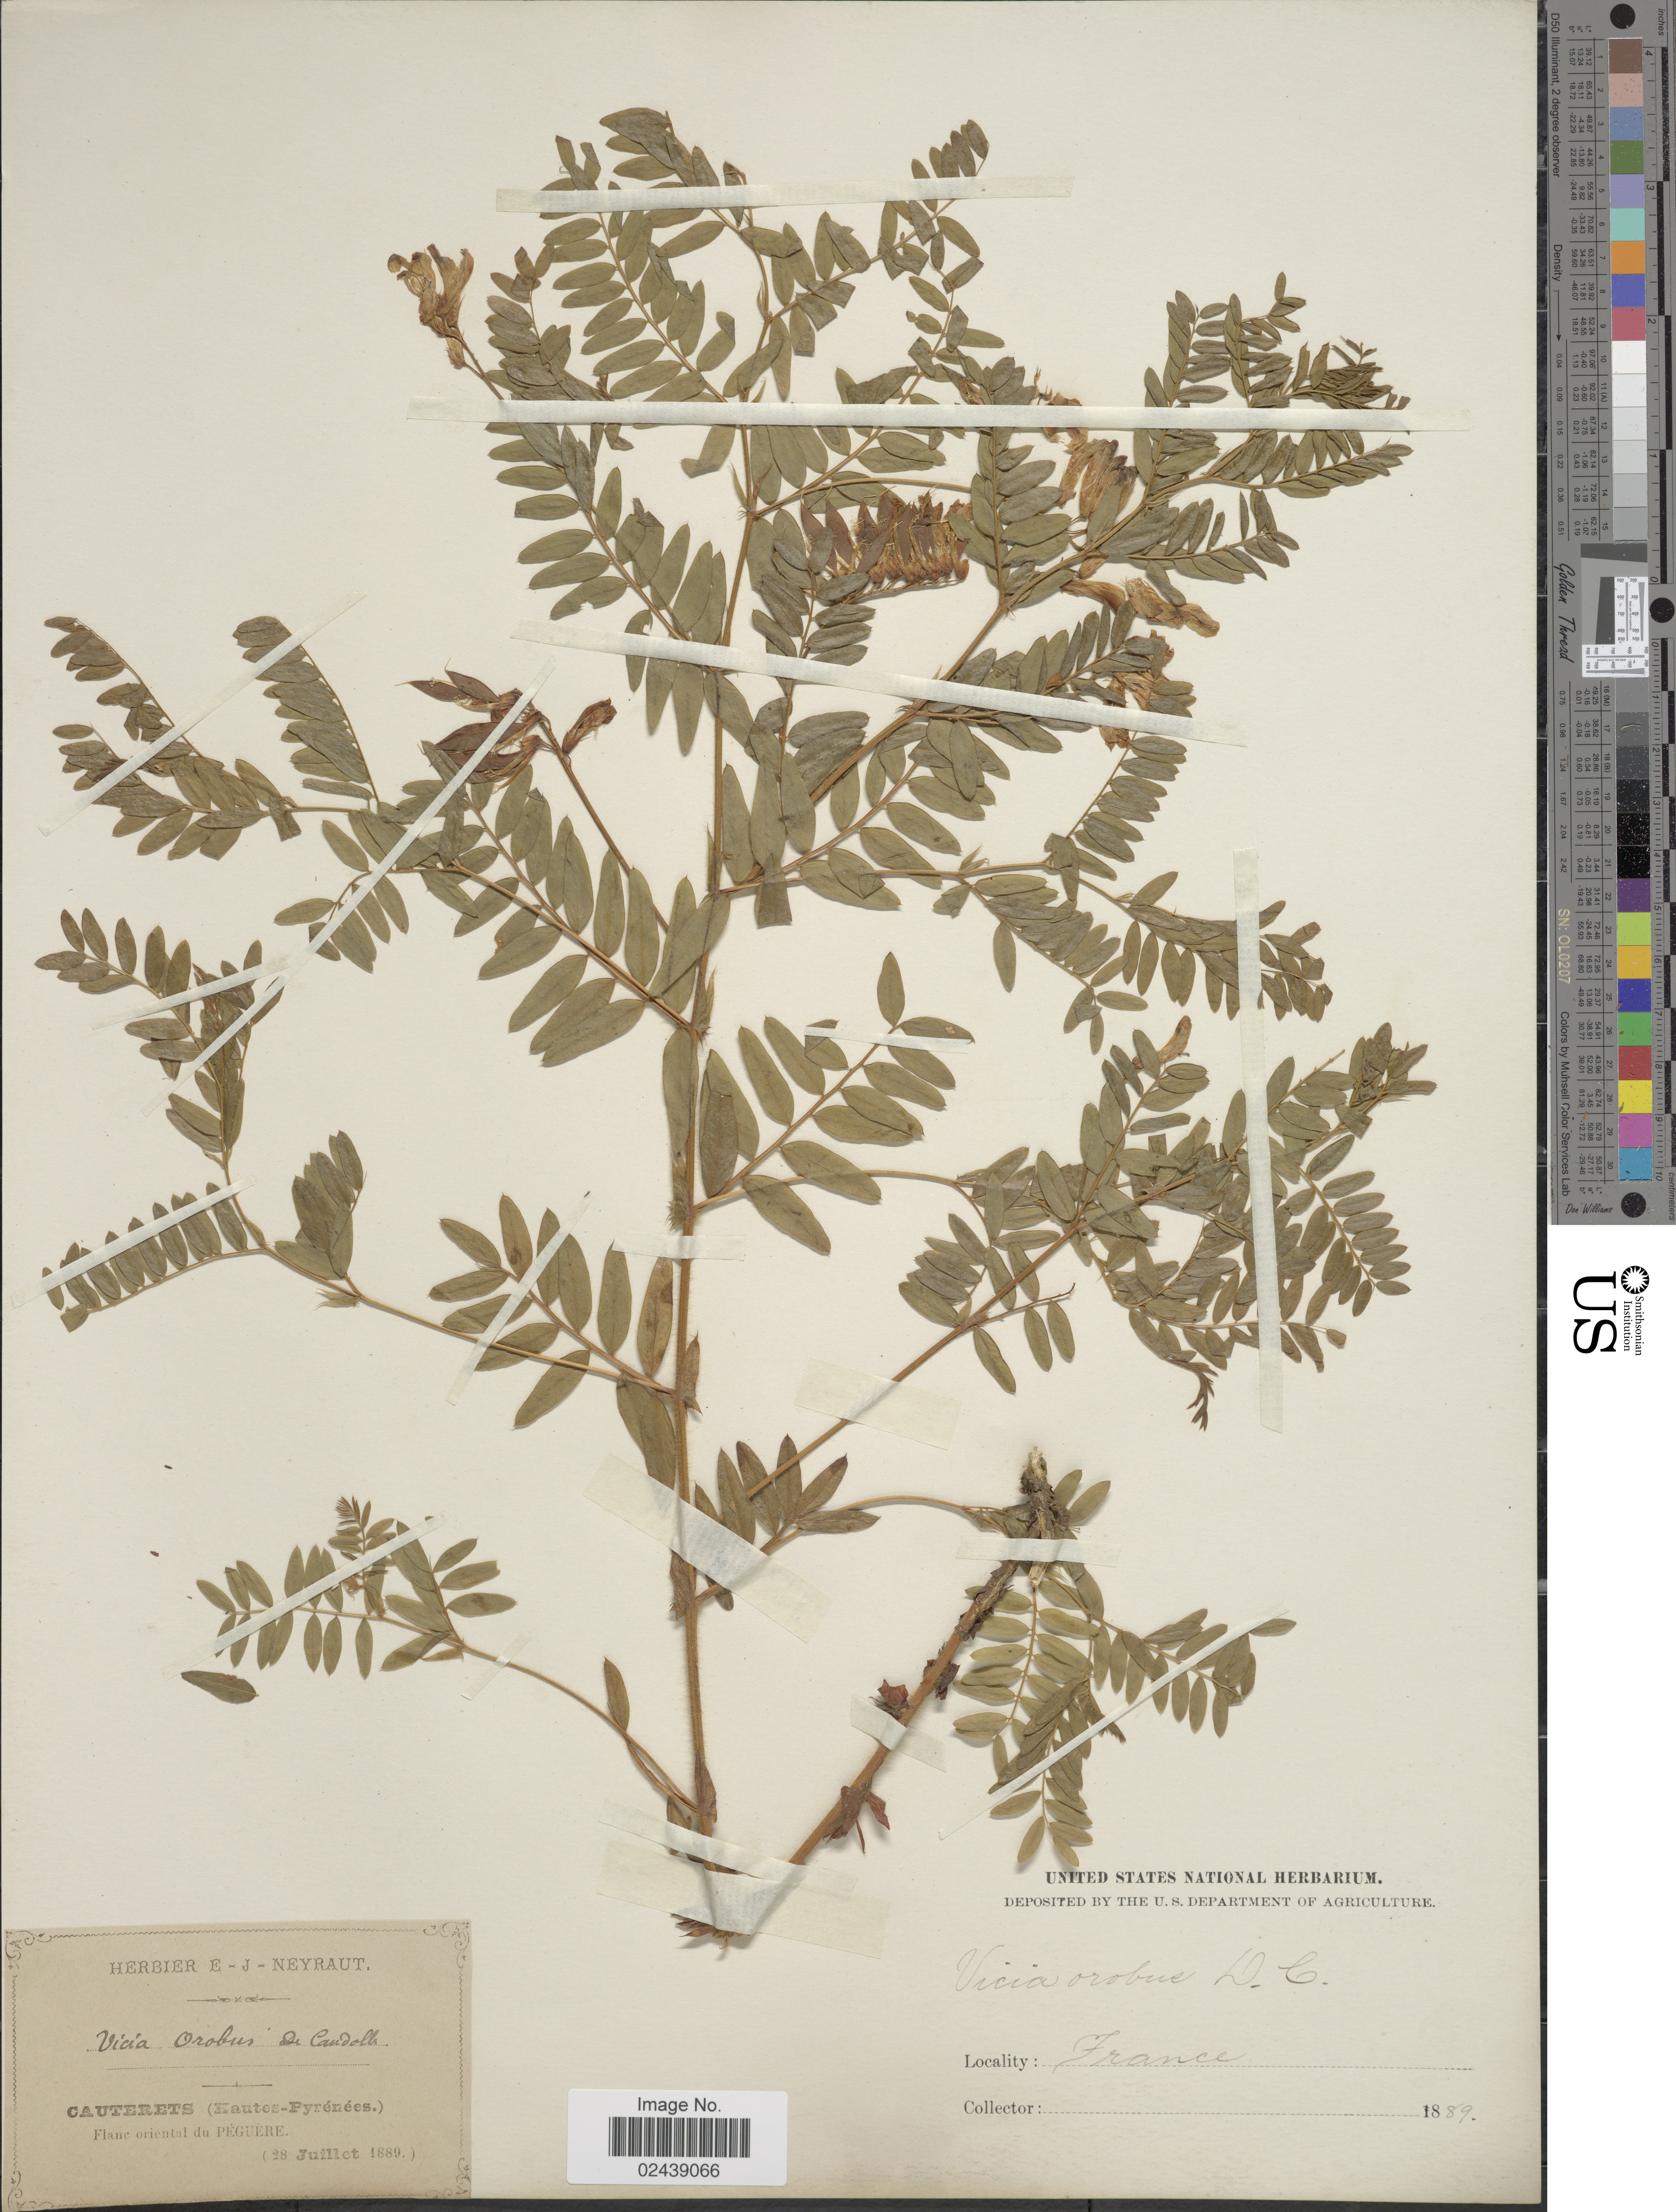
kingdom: Plantae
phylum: Tracheophyta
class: Magnoliopsida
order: Fabales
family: Fabaceae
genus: Vicia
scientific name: Vicia orobus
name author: DC.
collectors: ex herb. E. J. Neyraut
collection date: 1889-07-28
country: France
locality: Cauterets (Kautes-Pyrenees), Flanc oriental du Peguere